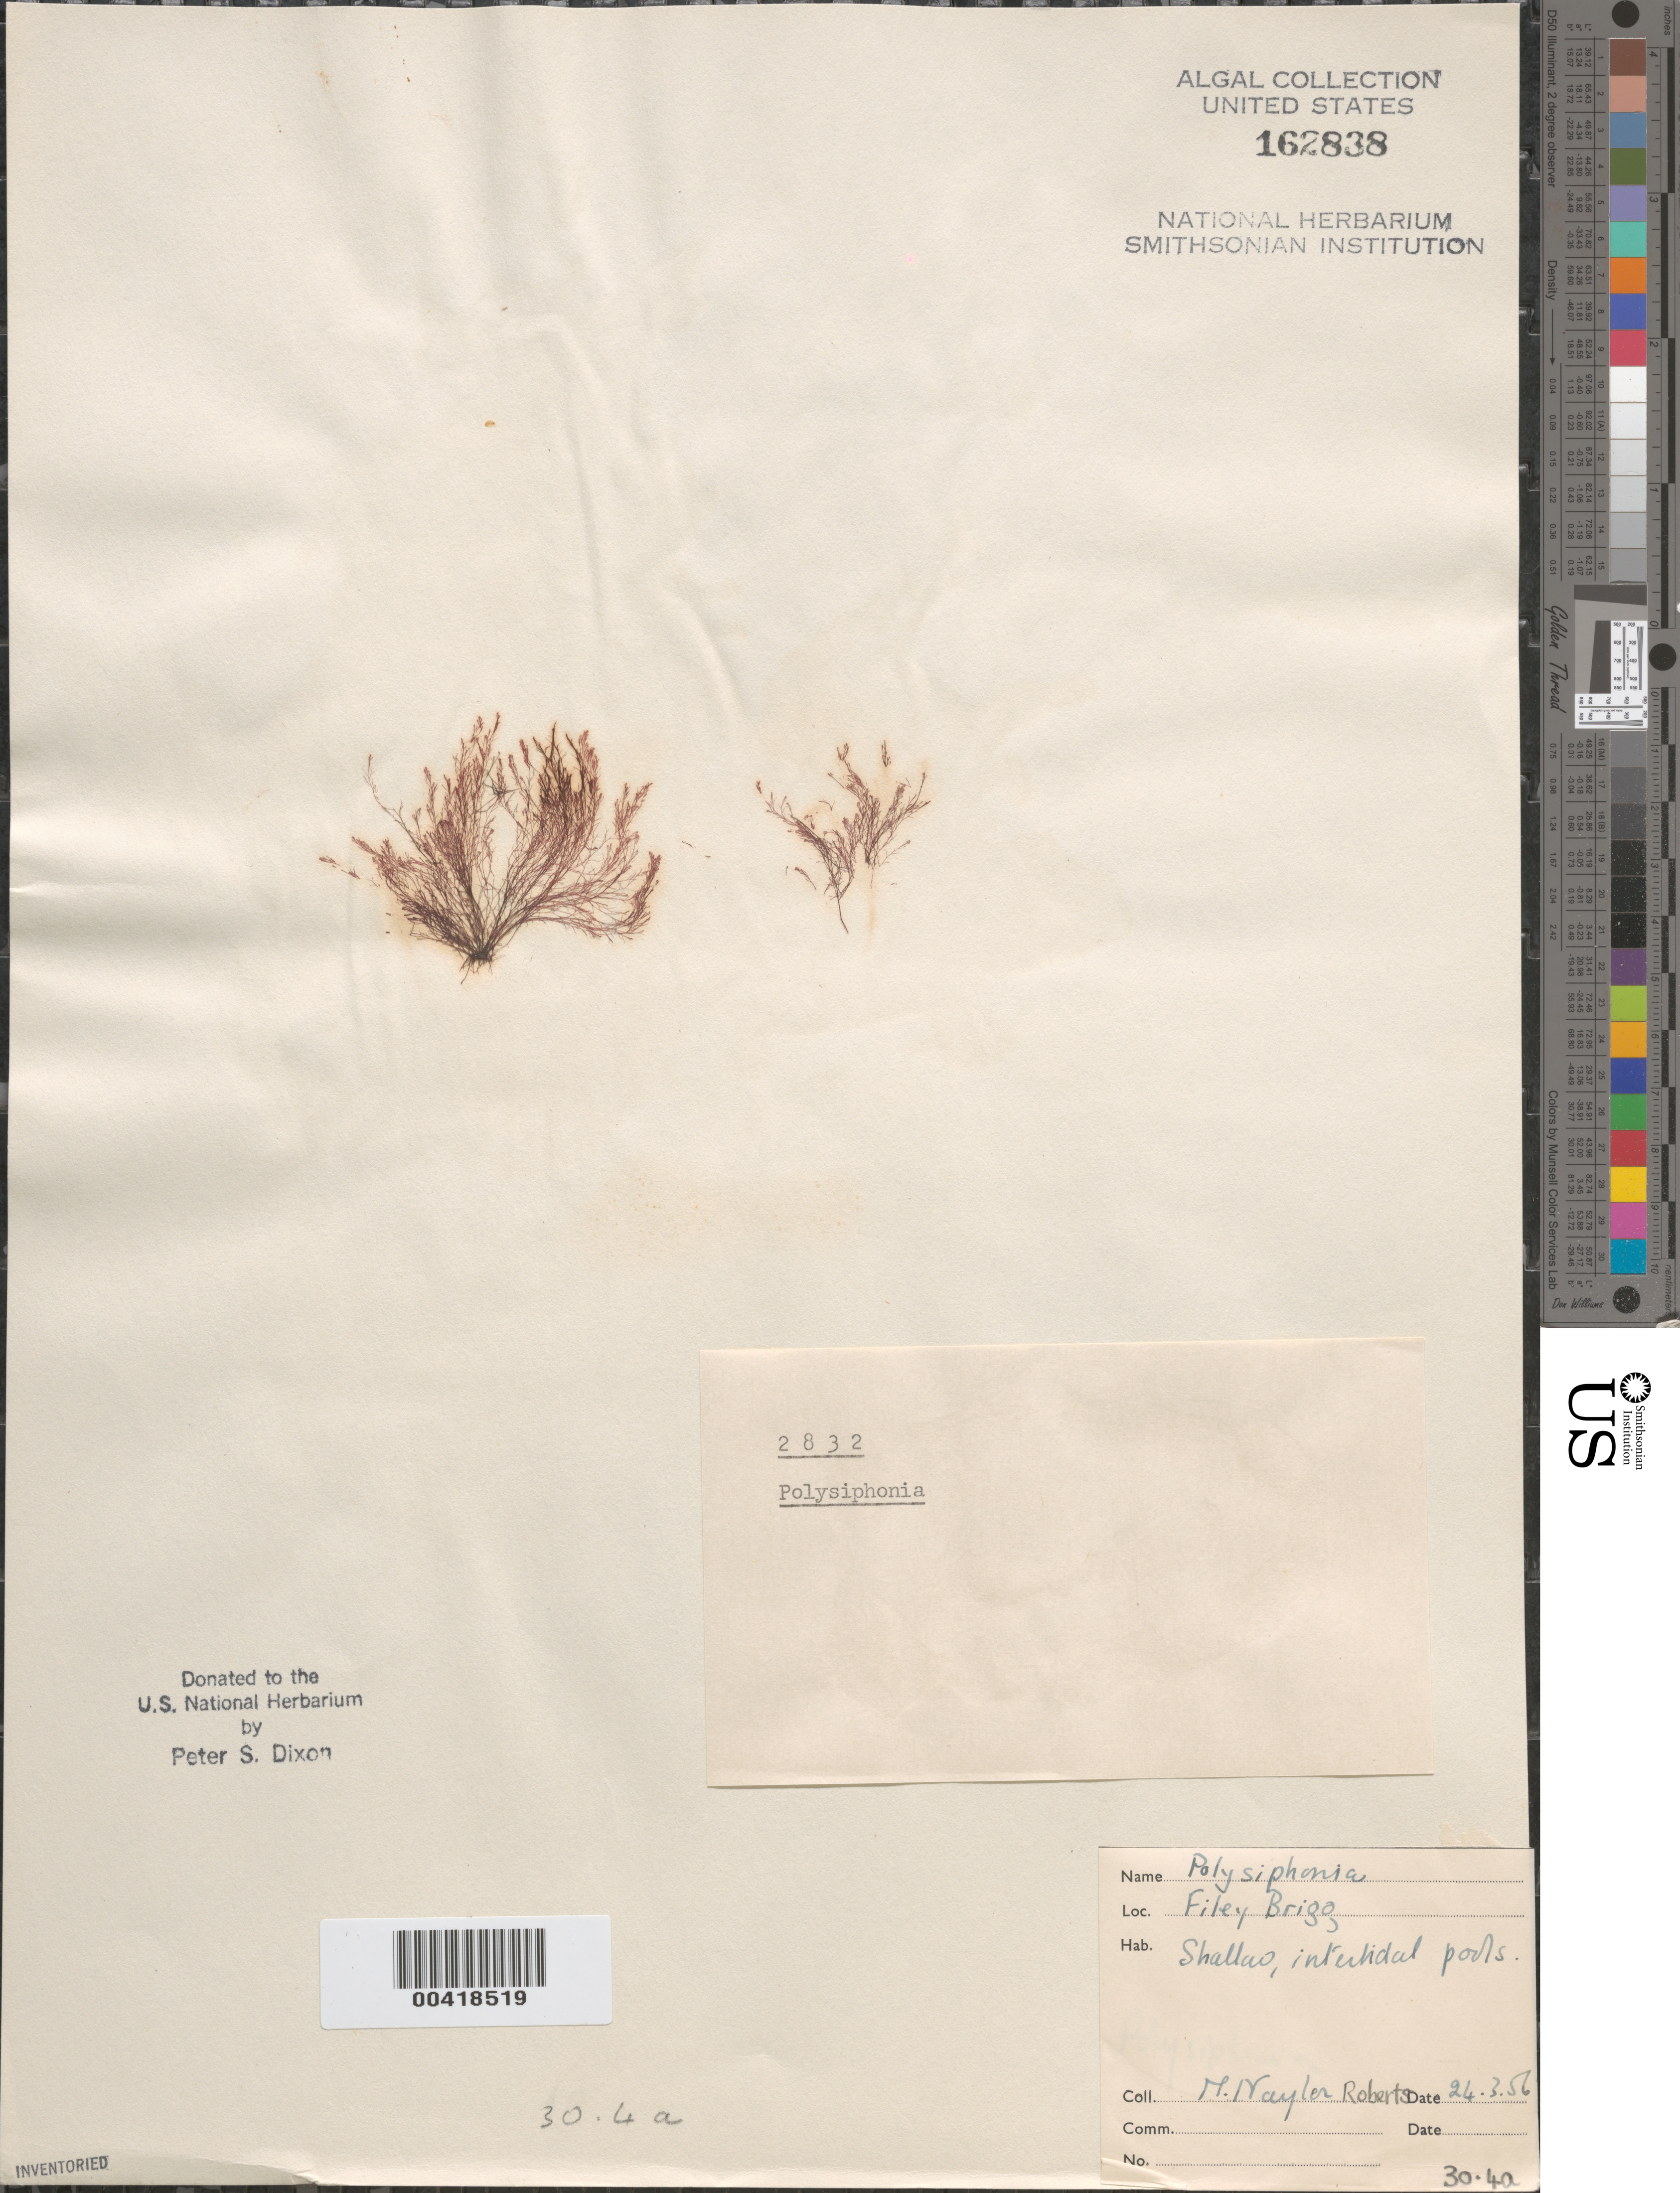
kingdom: Plantae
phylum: Rhodophyta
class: Florideophyceae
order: Ceramiales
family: Rhodomelaceae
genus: Polysiphonia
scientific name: Polysiphonia sp.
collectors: M. Roberts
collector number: PSD 2832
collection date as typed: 24 Mar 1956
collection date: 1956-03-24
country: United Kingdom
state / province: England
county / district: North Yorkshire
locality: Filey Brigg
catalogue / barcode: US 162838